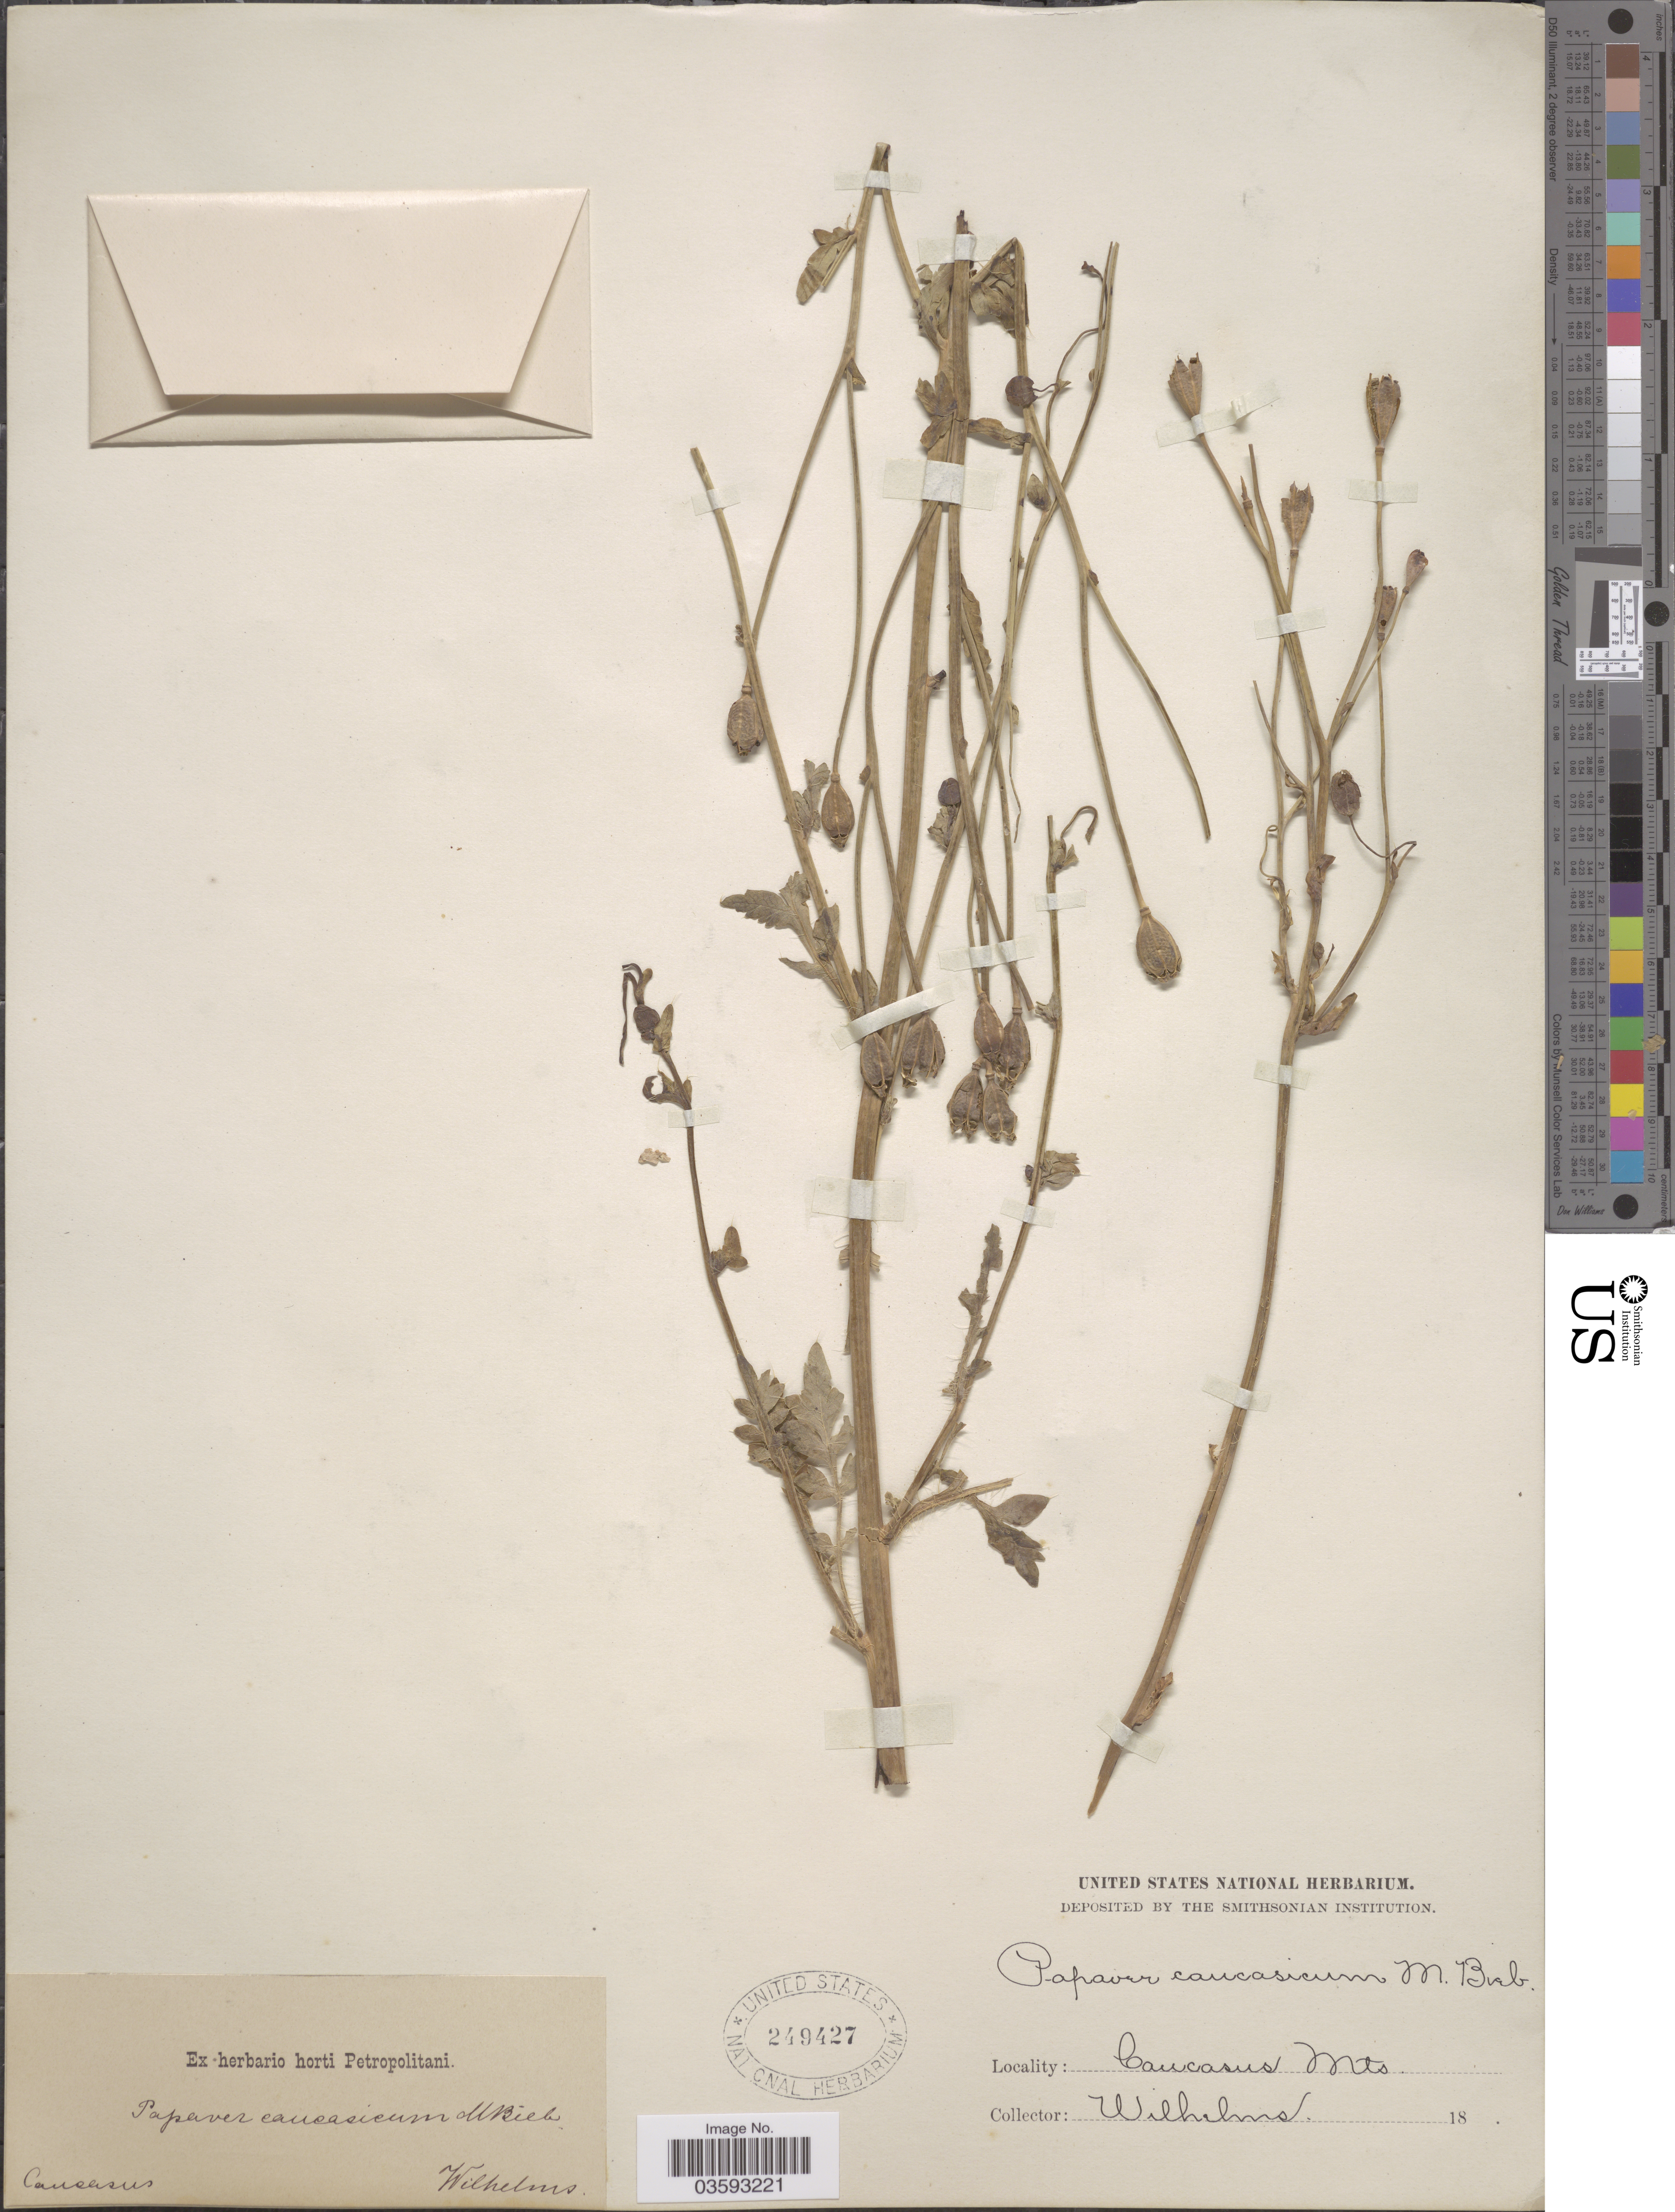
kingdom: Plantae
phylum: Tracheophyta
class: Magnoliopsida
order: Ranunculales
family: Papaveraceae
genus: Papaver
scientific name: Papaver armeniacum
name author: (L.) DC.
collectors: C. Wilhelms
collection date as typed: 18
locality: Caucasus. Caucasus Mts.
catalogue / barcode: US 249427